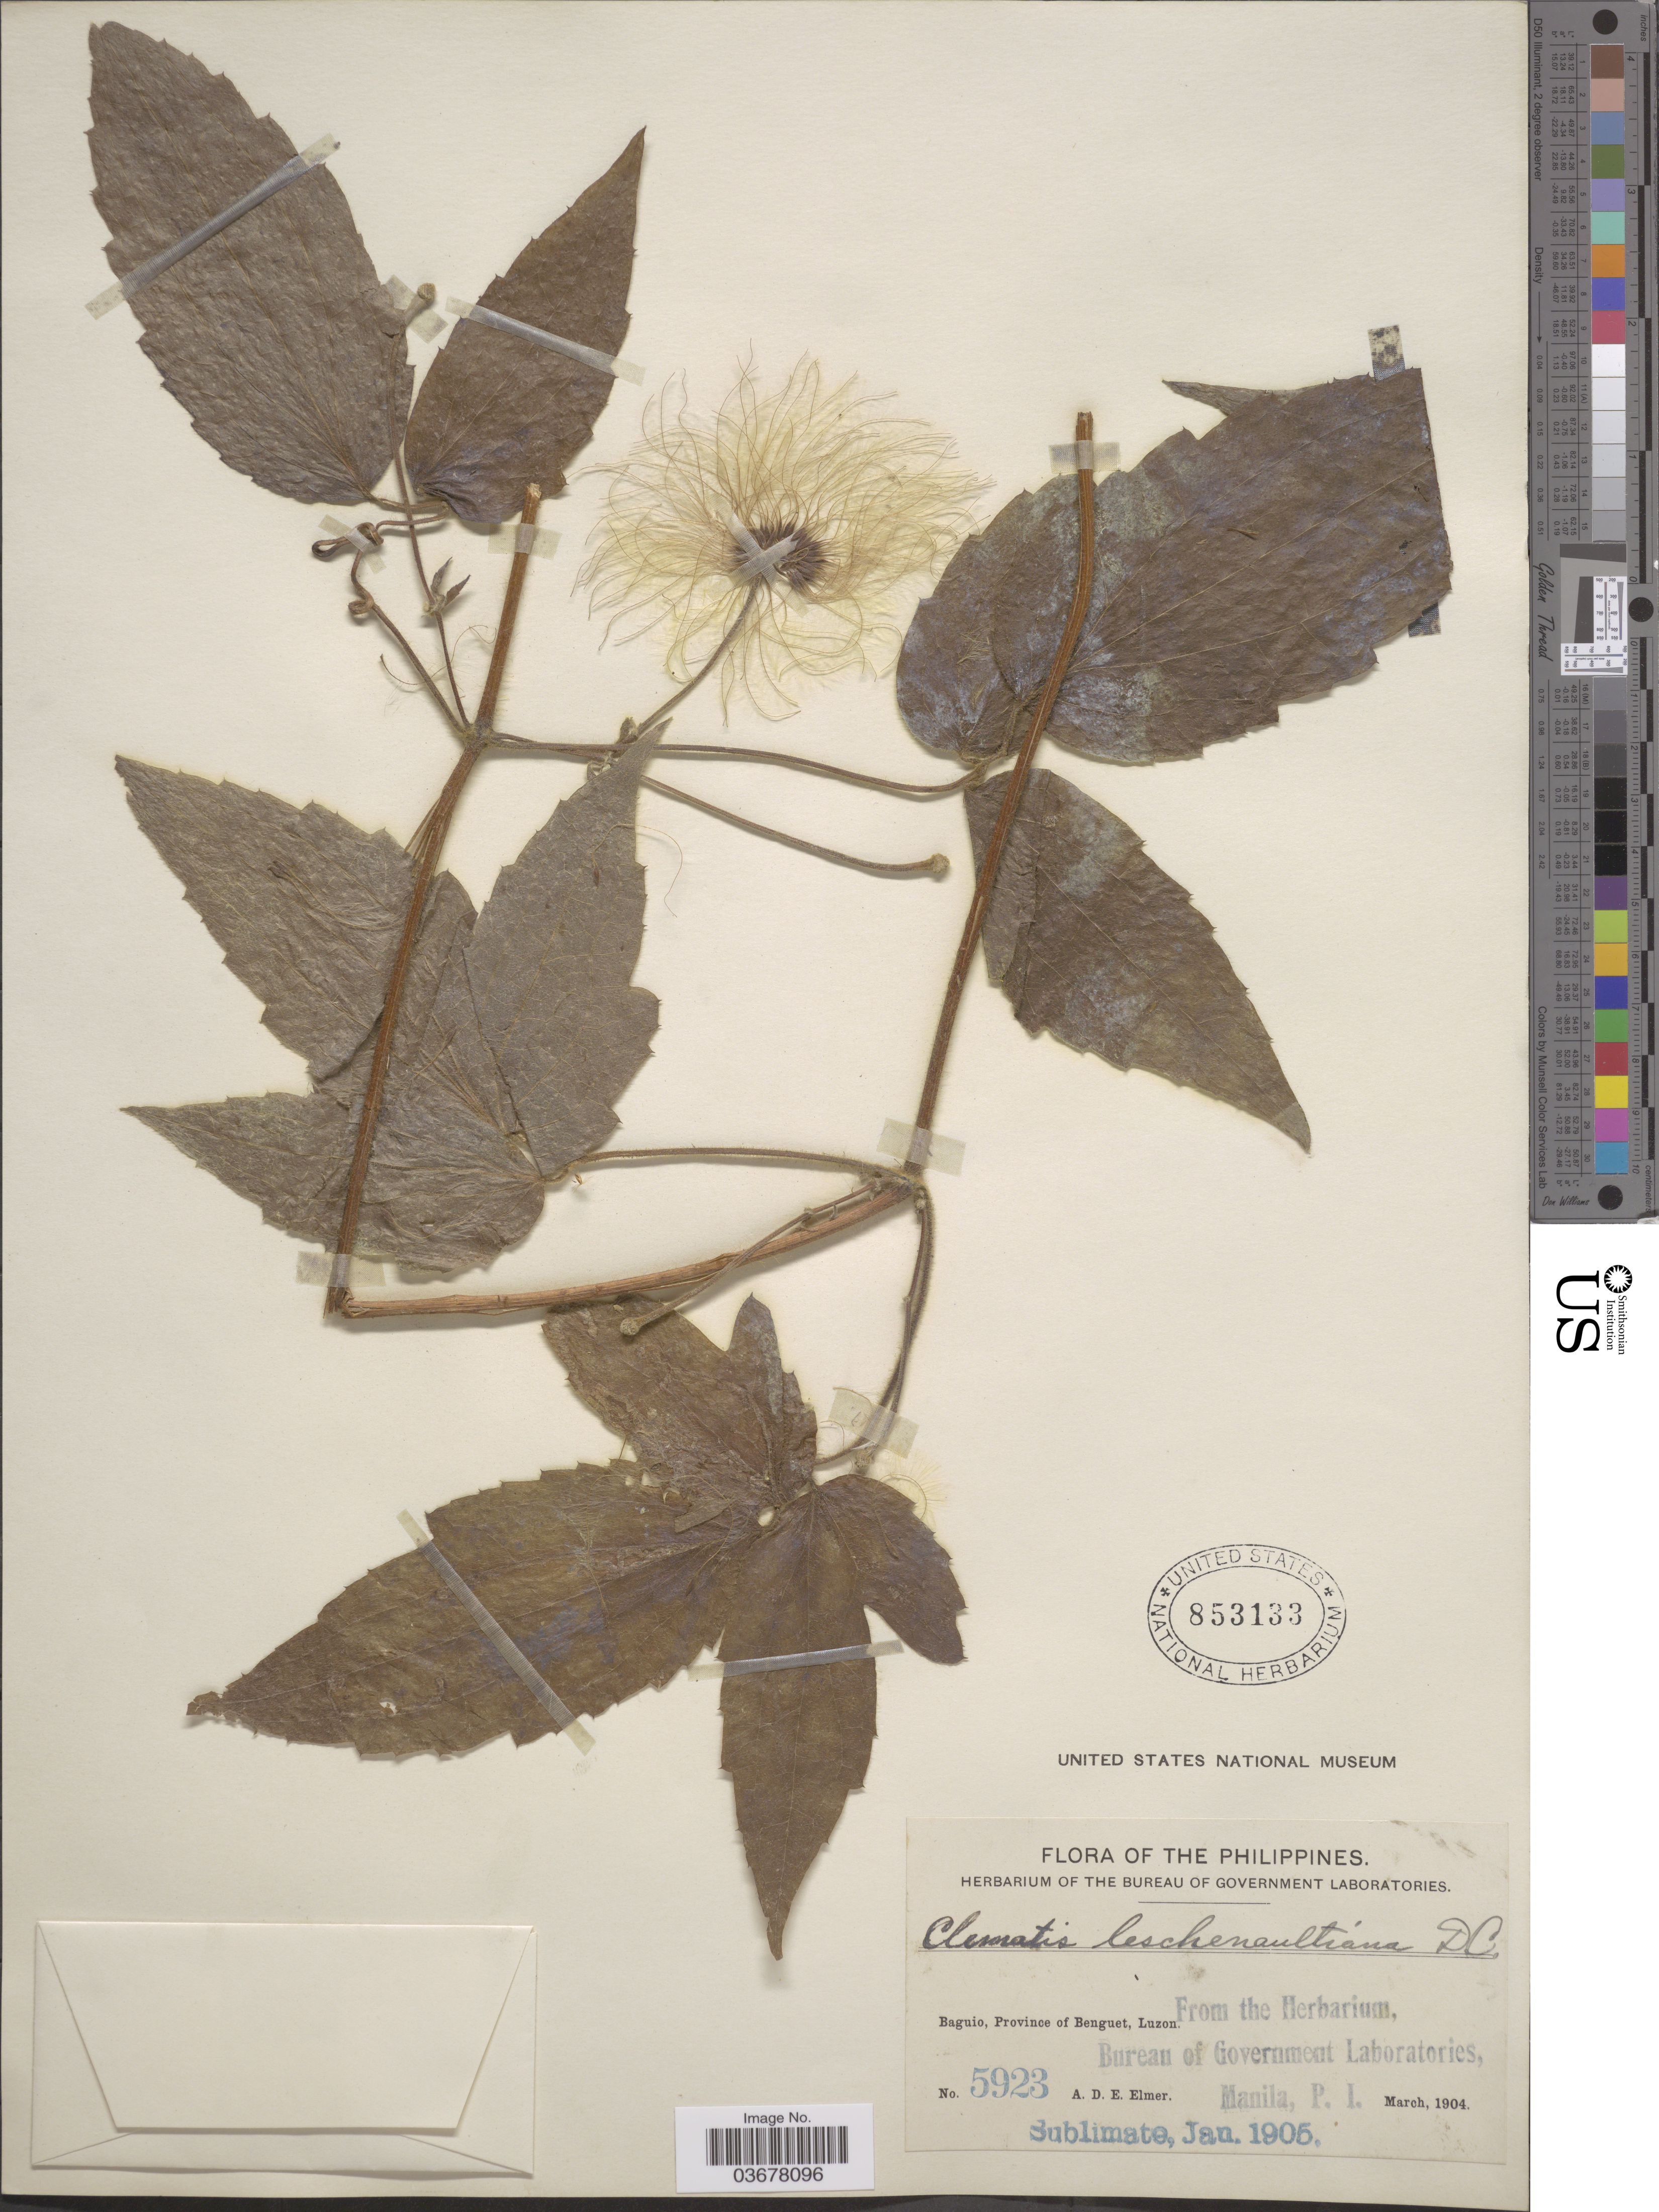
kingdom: Plantae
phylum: Tracheophyta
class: Magnoliopsida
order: Ranunculales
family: Ranunculaceae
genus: Clematis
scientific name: Clematis leschenaultiana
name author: DC.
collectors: A. D. E. Elmer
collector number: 5923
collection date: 1904-03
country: Philippines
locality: Baguio, Province of Benguet, Luzon.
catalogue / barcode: US 853133